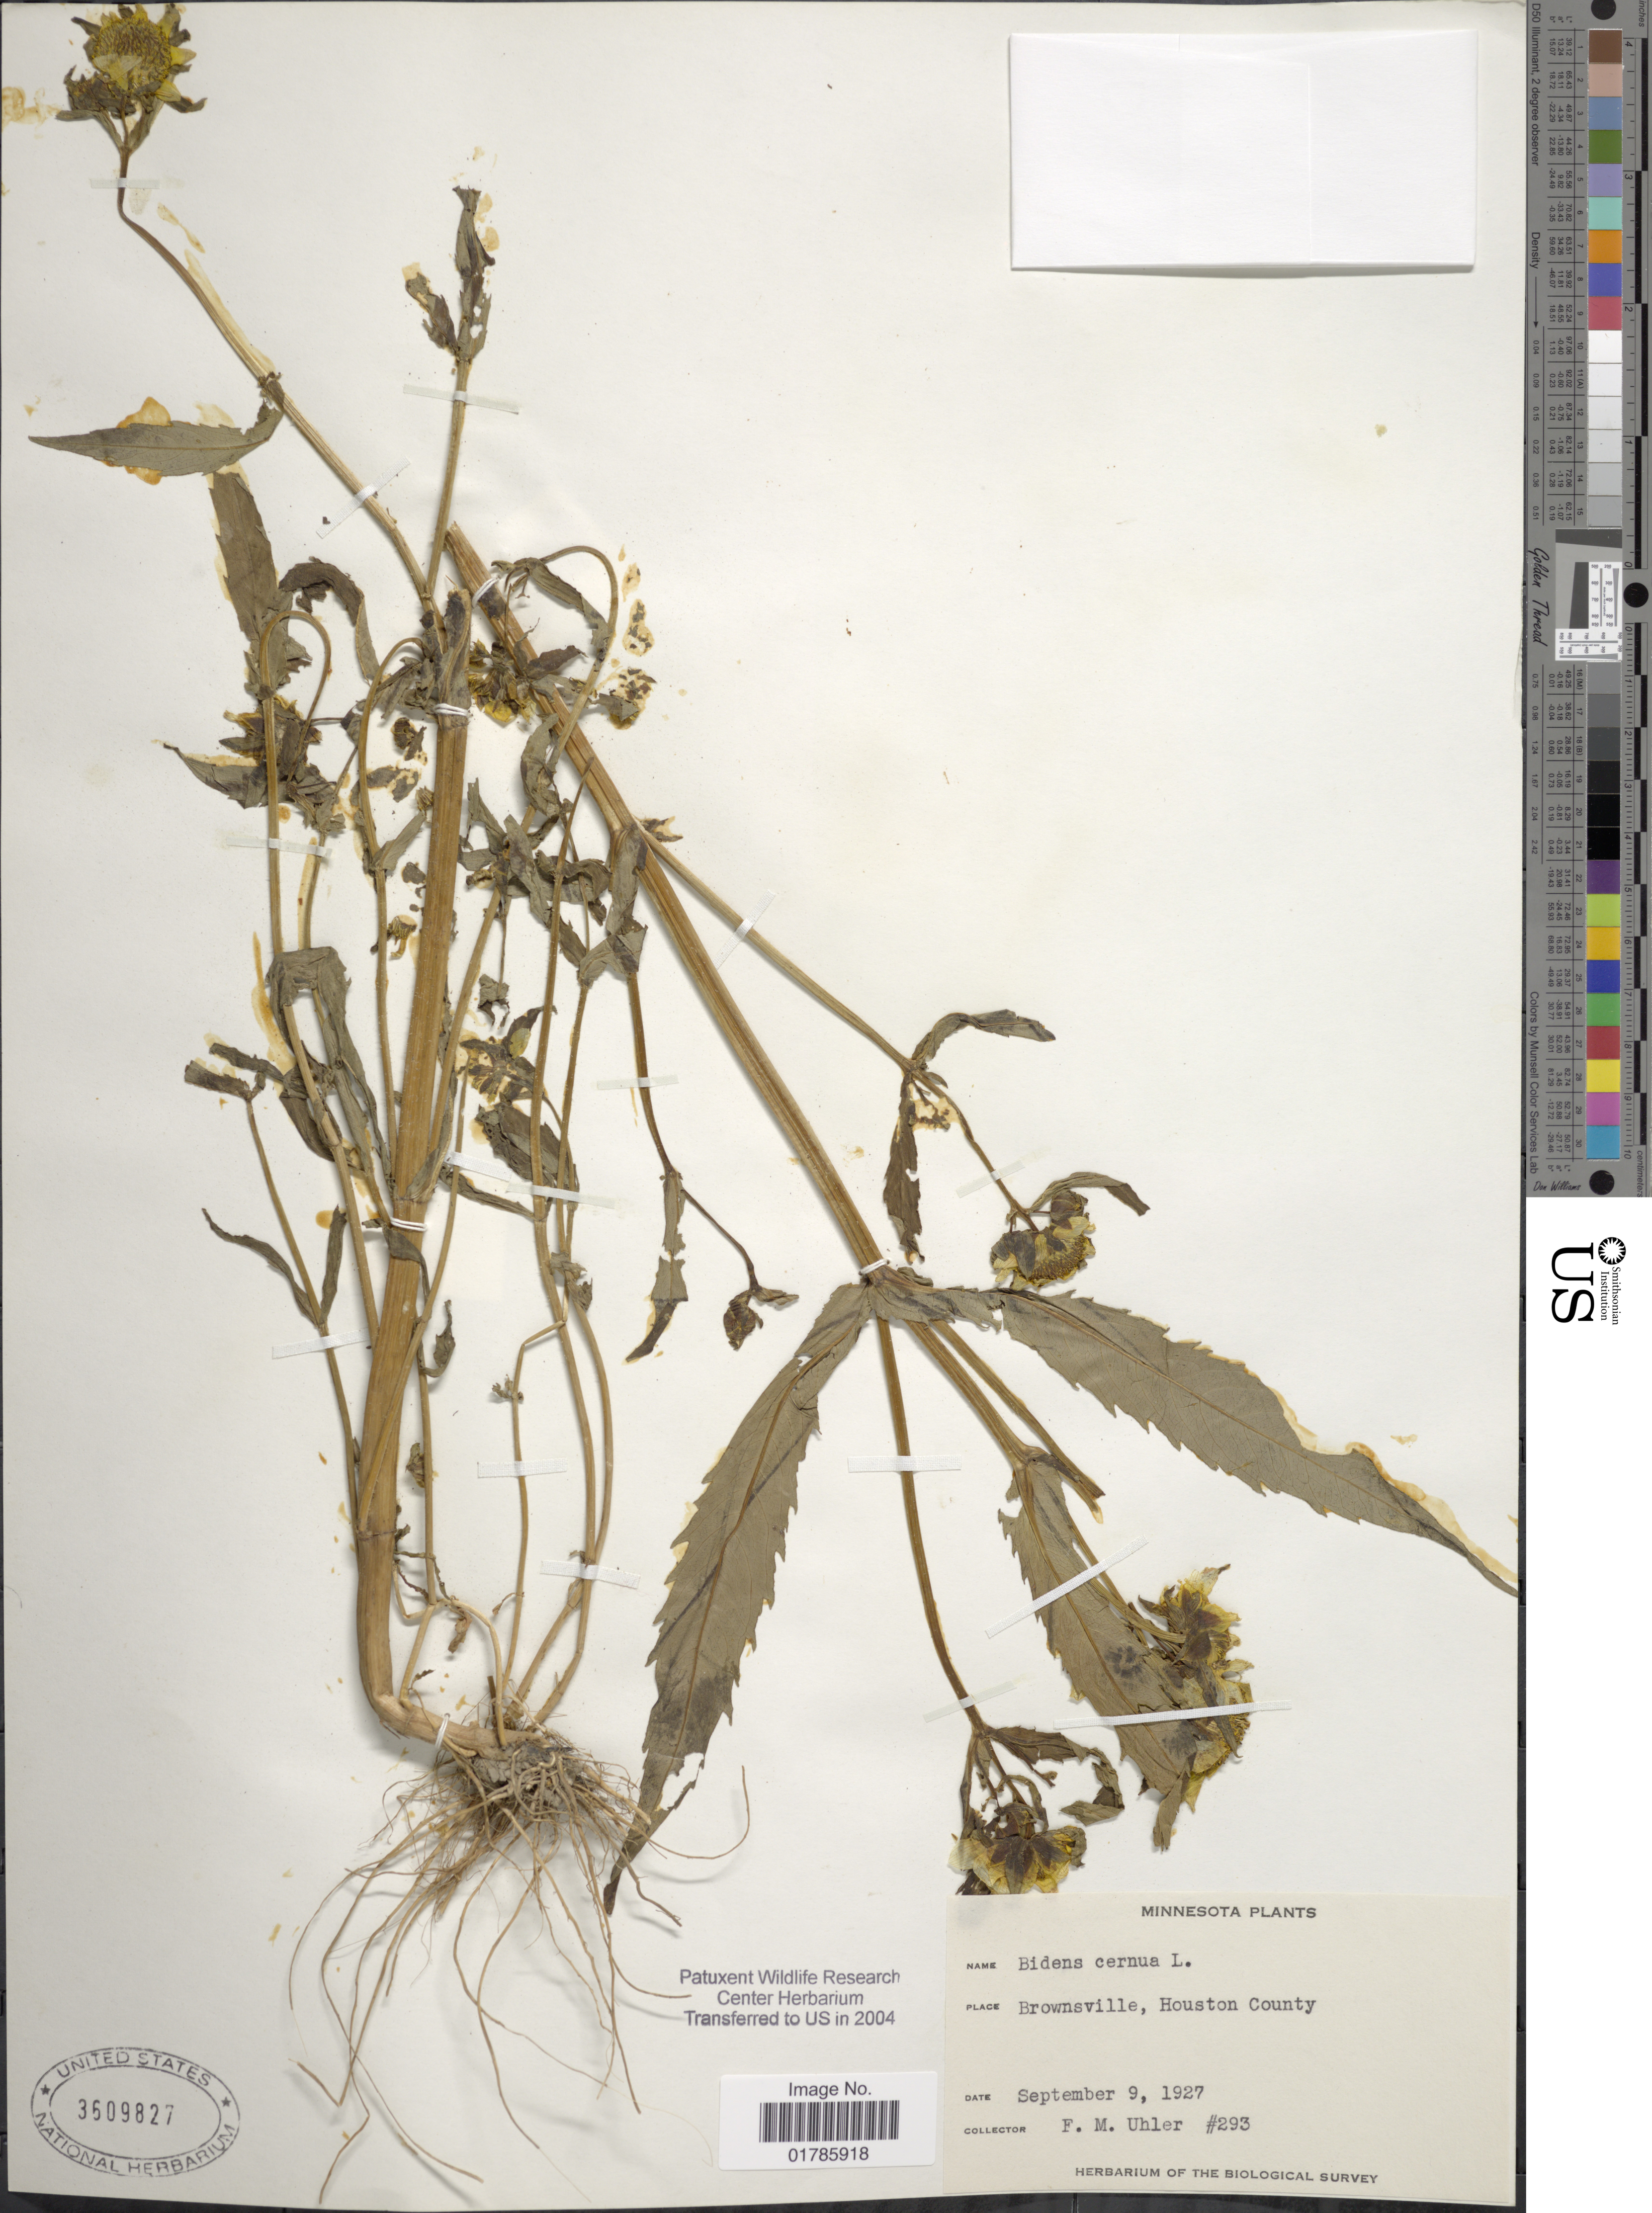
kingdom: Plantae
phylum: Tracheophyta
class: Magnoliopsida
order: Asterales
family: Asteraceae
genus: Bidens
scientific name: Bidens cernua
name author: L.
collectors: F. M. Uhler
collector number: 293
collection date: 1927-09-09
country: United States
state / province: Minnesota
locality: Brownsville, Houston County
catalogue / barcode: US 3509827